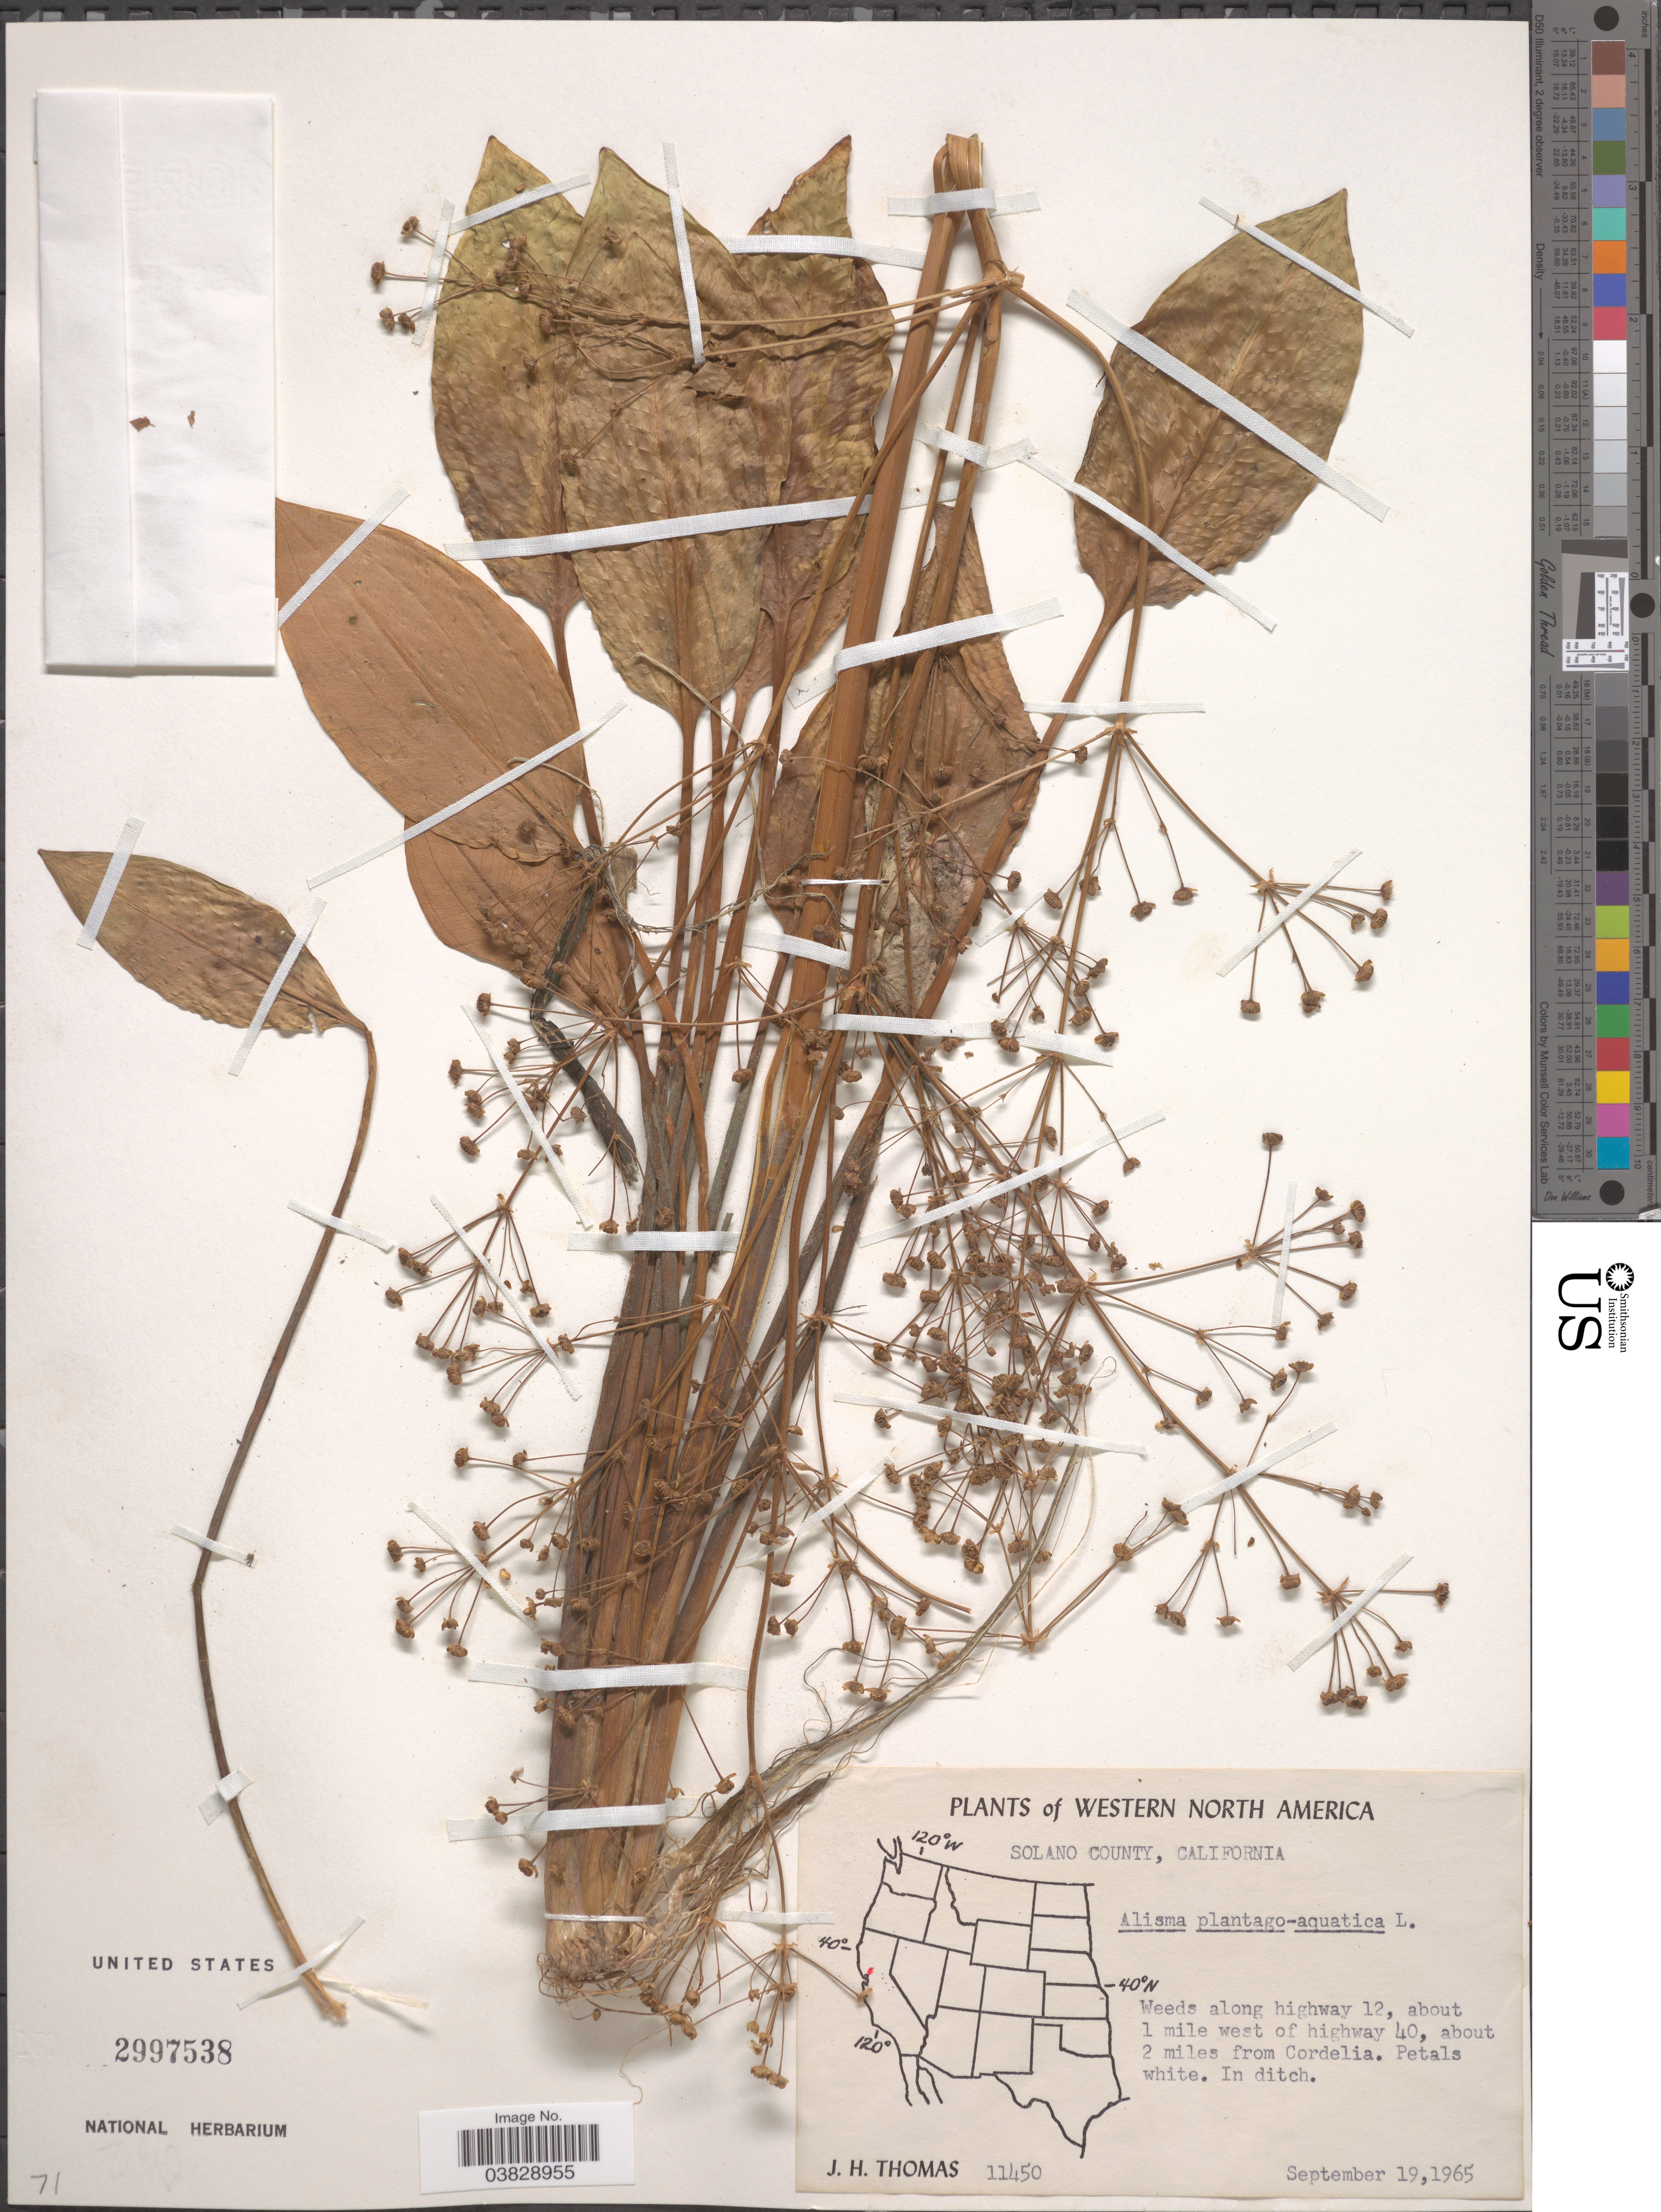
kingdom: Plantae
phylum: Tracheophyta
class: Liliopsida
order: Alismatales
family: Alismataceae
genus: Alisma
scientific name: Alisma plantago-aquatica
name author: L.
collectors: J. H. Thomas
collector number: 11450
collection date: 1965-09-19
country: United States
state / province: California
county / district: Solano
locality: Western North America. Solano County. Along highway 12, about 1 mile west of highway 40, about 2 miles from Cordelia. In ditch.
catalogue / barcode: US 2997538